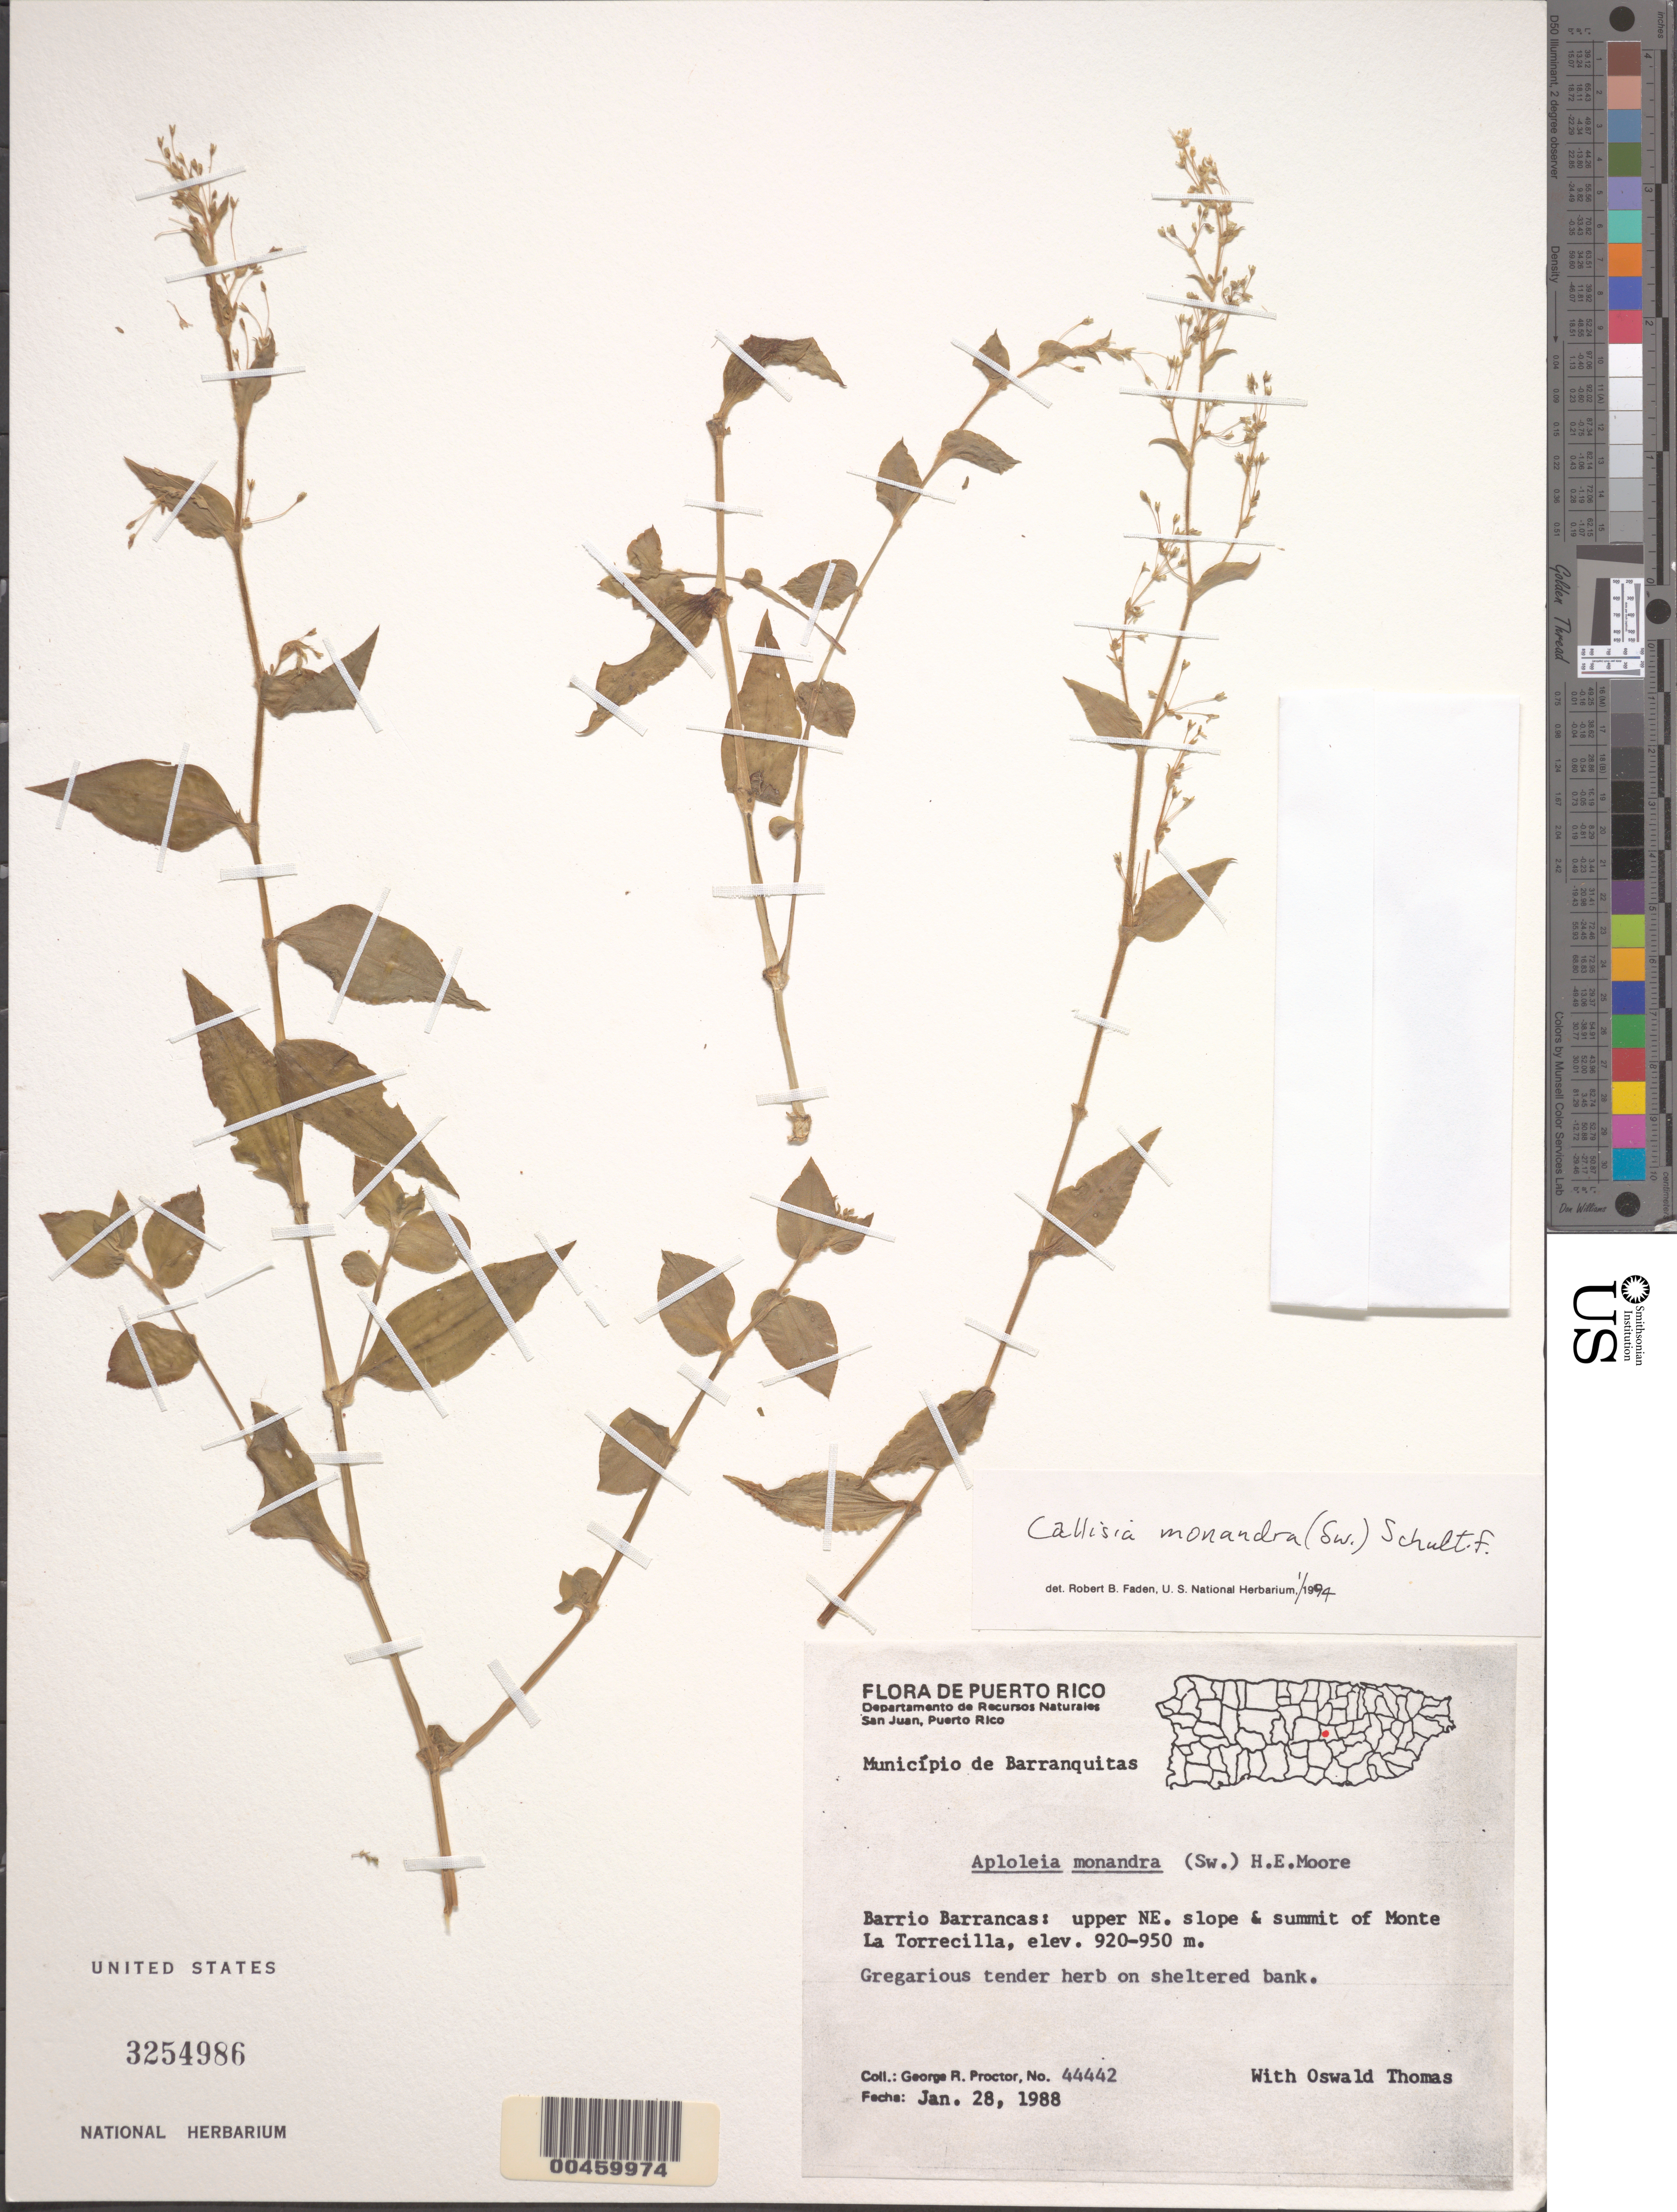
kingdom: Plantae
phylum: Tracheophyta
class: Liliopsida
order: Commelinales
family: Commelinaceae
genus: Callisia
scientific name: Callisia monandra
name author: (Sw.) Schult. & Schult. f.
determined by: Faden, Robert B., (US), Smithsonian Institution - National Museum of Natural History (UNITED STATES)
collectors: G. R. Proctor & O. Thomas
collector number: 44442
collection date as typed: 28 Jan 1988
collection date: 1988-01-28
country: Puerto Rico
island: Greater Antilles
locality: Barrio barrancas, monte la torrecilla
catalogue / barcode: US 3254986